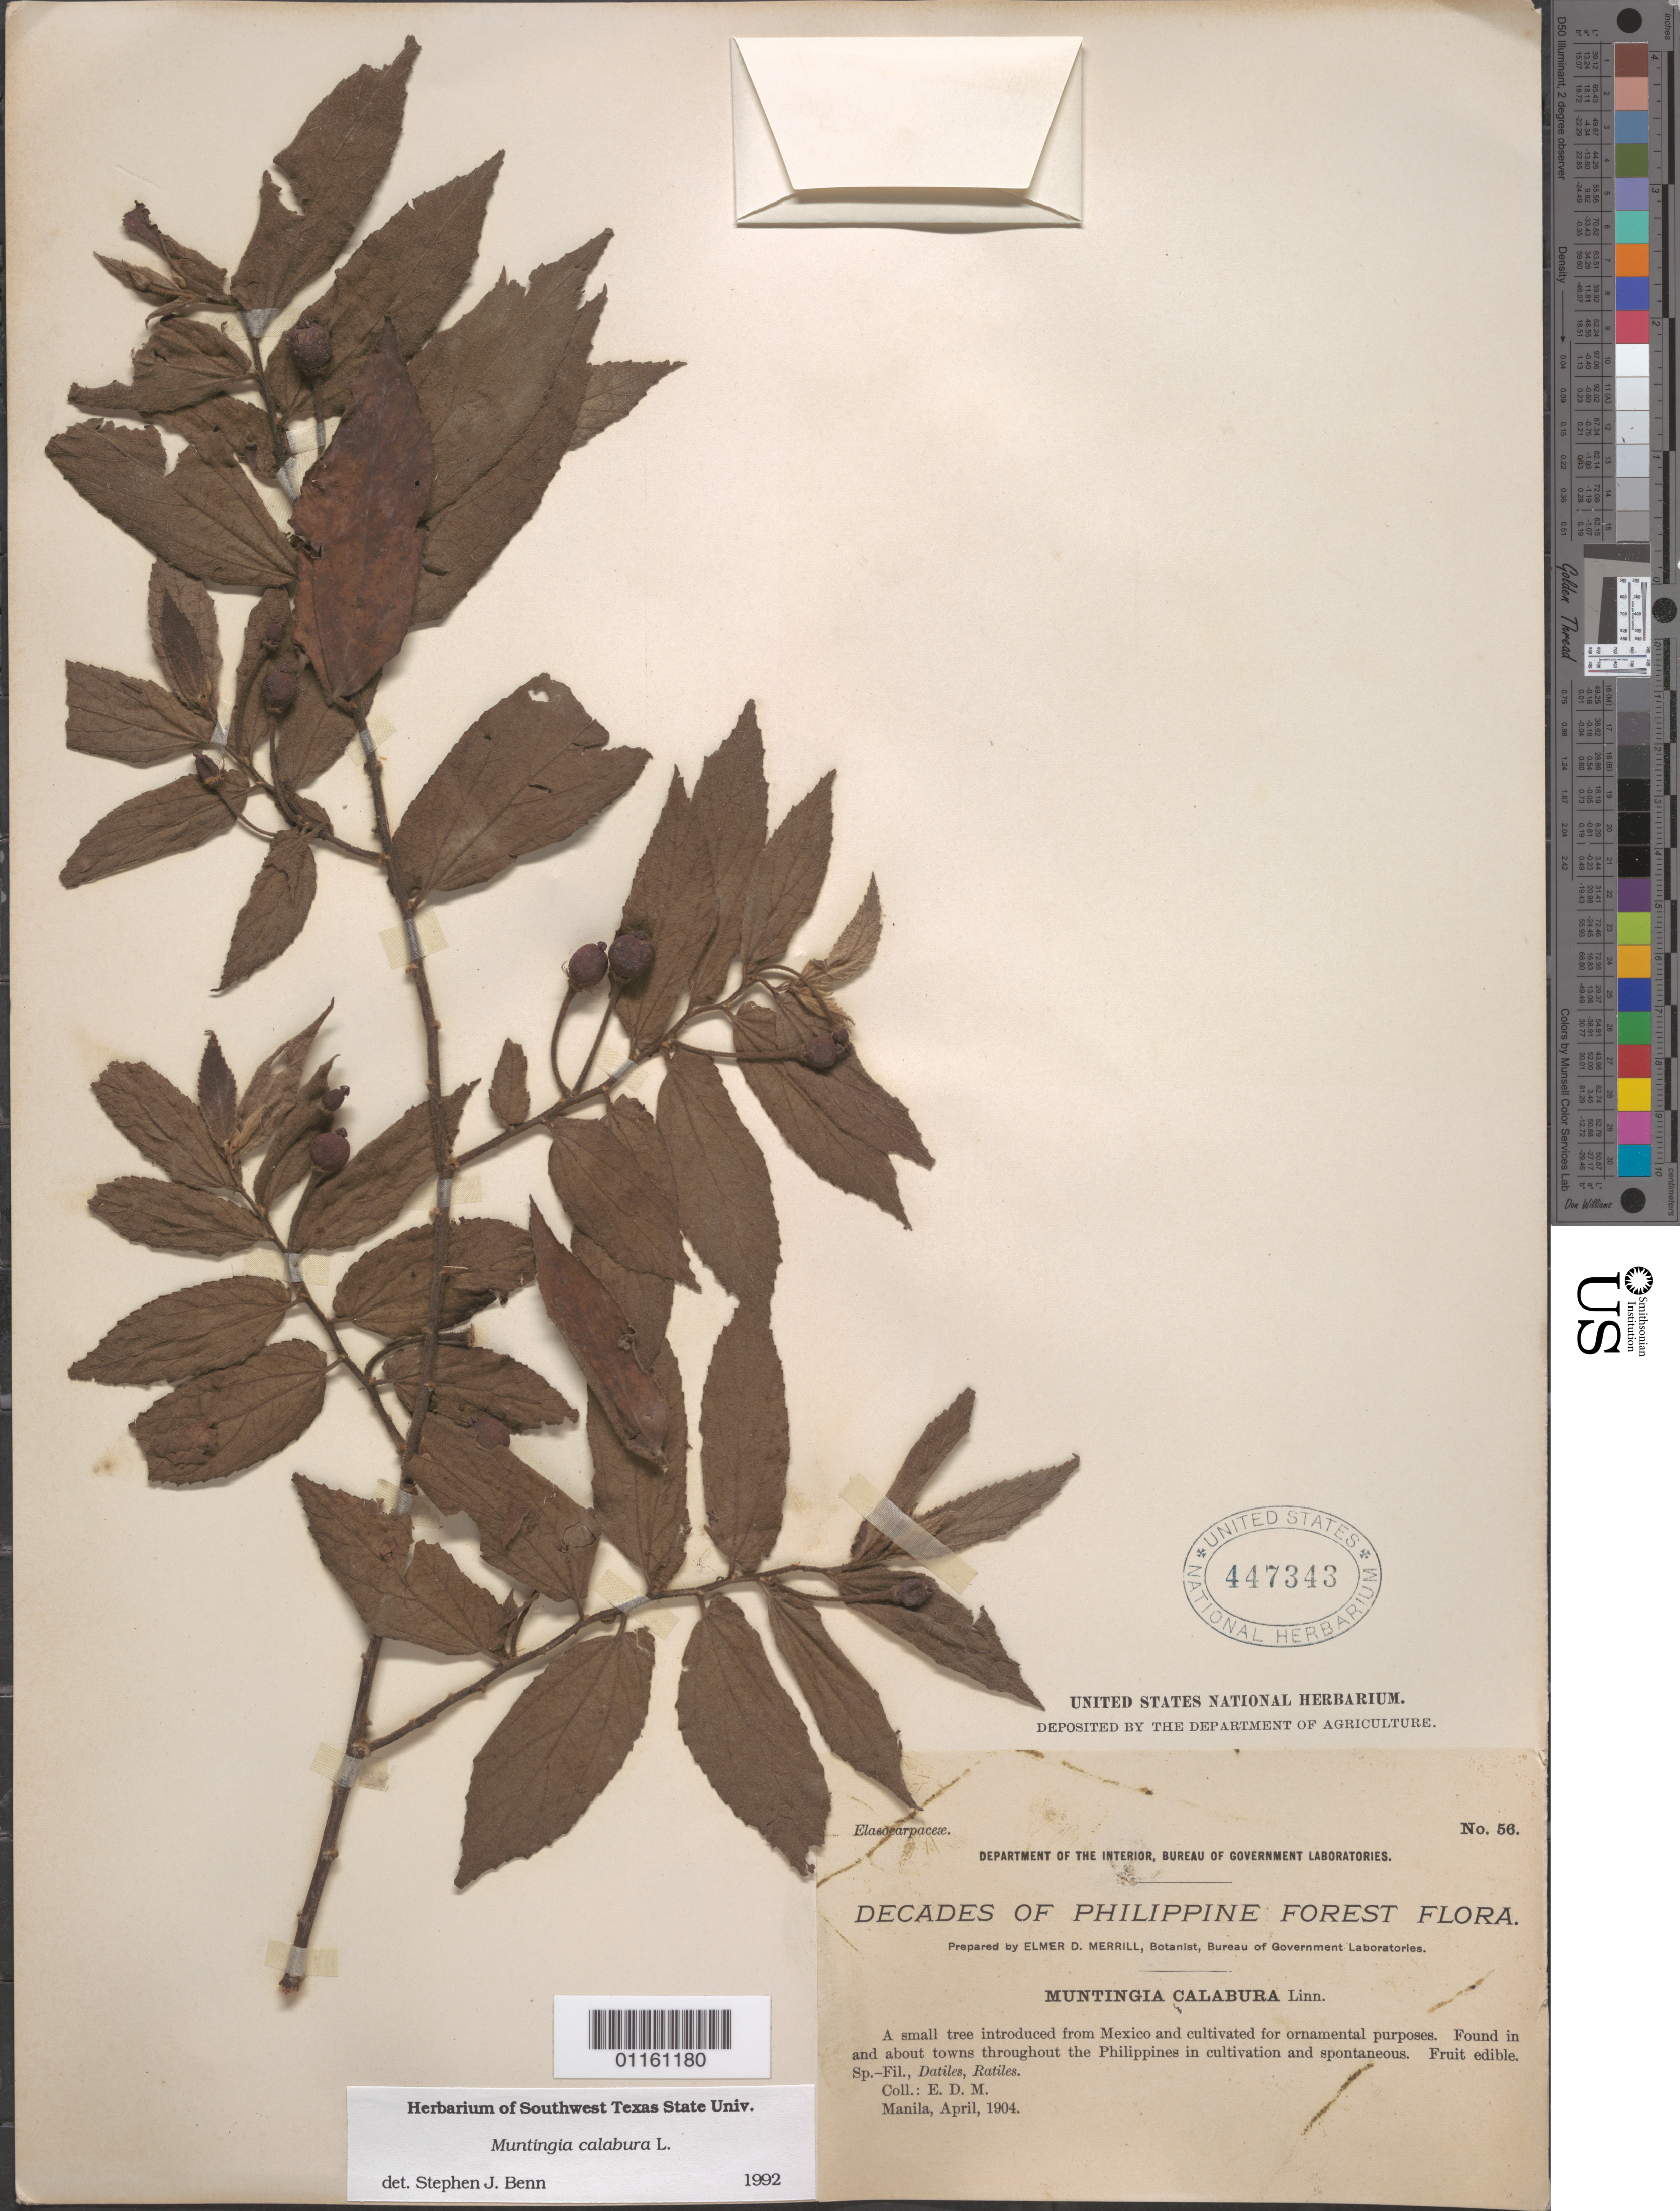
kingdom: Plantae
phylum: Tracheophyta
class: Magnoliopsida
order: Malvales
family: Muntingiaceae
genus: Muntingia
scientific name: Muntingia calabura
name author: L.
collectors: A. D. E. Elmer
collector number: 56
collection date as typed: Apr 1904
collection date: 1904-04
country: Philippines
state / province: National Capital Region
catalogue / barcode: US 447343